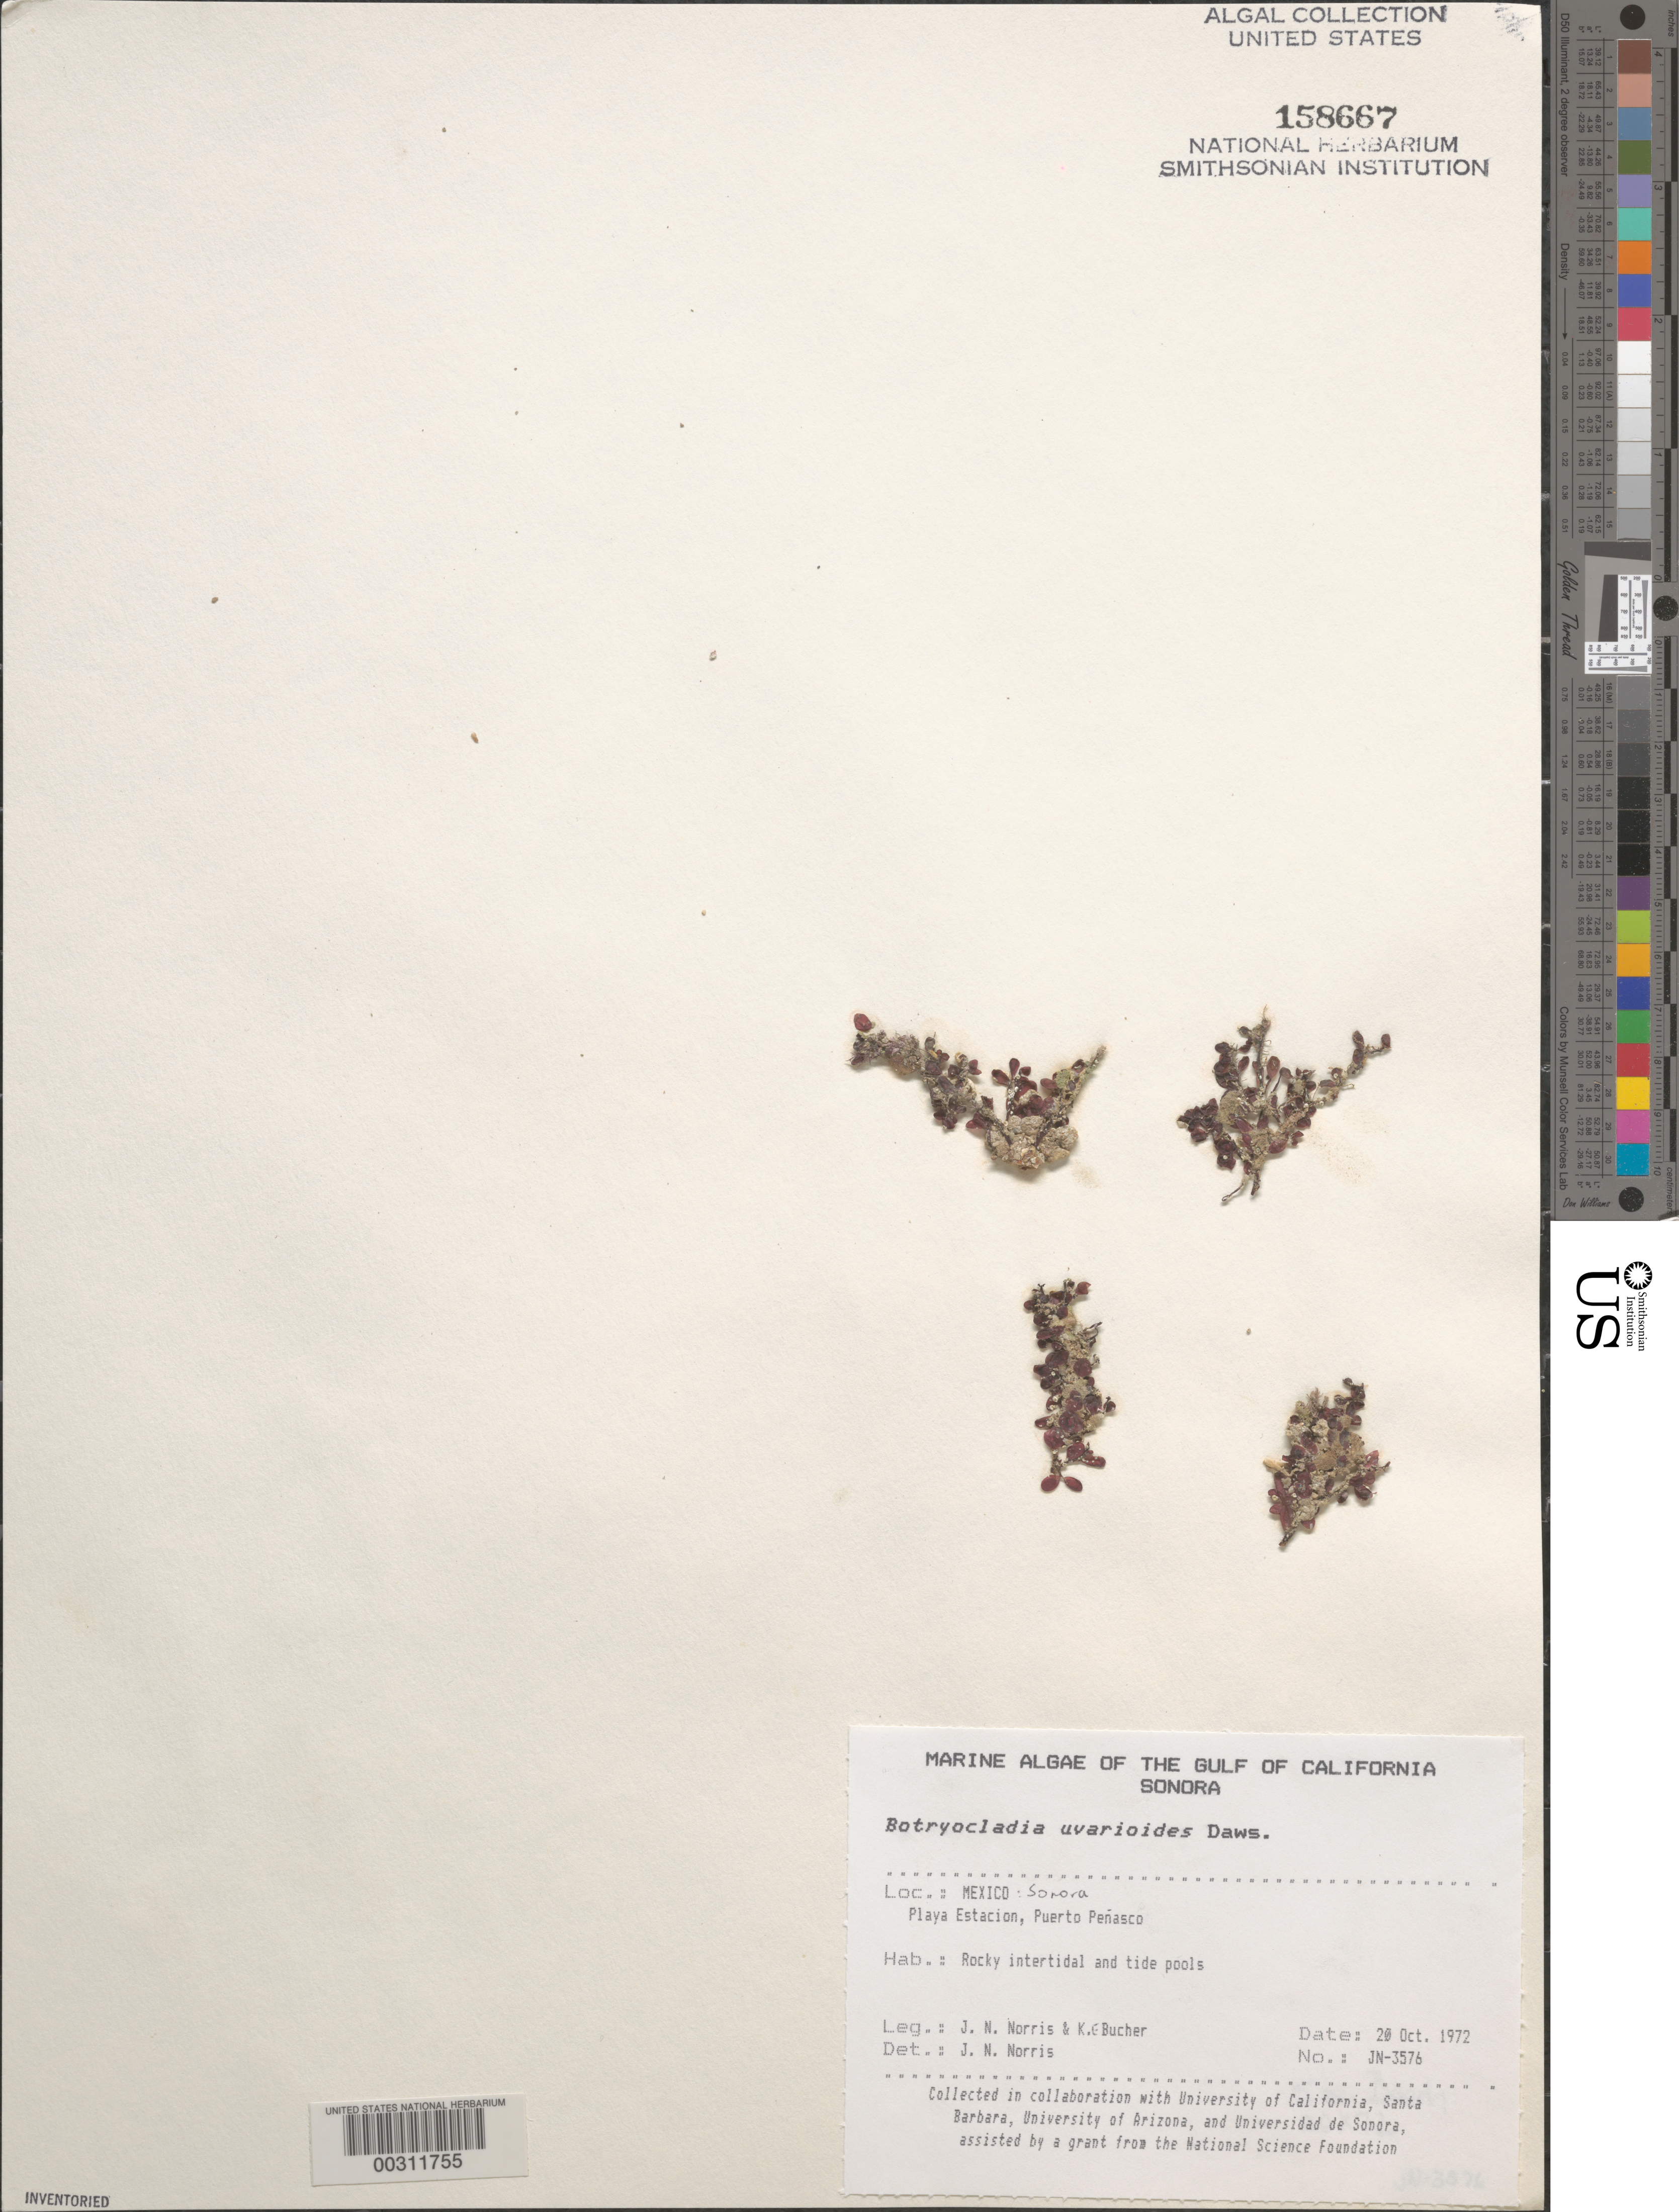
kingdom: Plantae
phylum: Rhodophyta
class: Florideophyceae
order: Rhodymeniales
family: Rhodymeniaceae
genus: Botryocladia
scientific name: Botryocladia uvarioides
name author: E.Y. Dawson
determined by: Norris, James N.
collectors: J. N. Norris & K. E. Bucher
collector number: JN-3576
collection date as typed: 20 Oct 1972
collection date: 1972-10-20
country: Mexico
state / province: Sonora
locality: Playa Estacion, Puerto Penasco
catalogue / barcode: US 158667